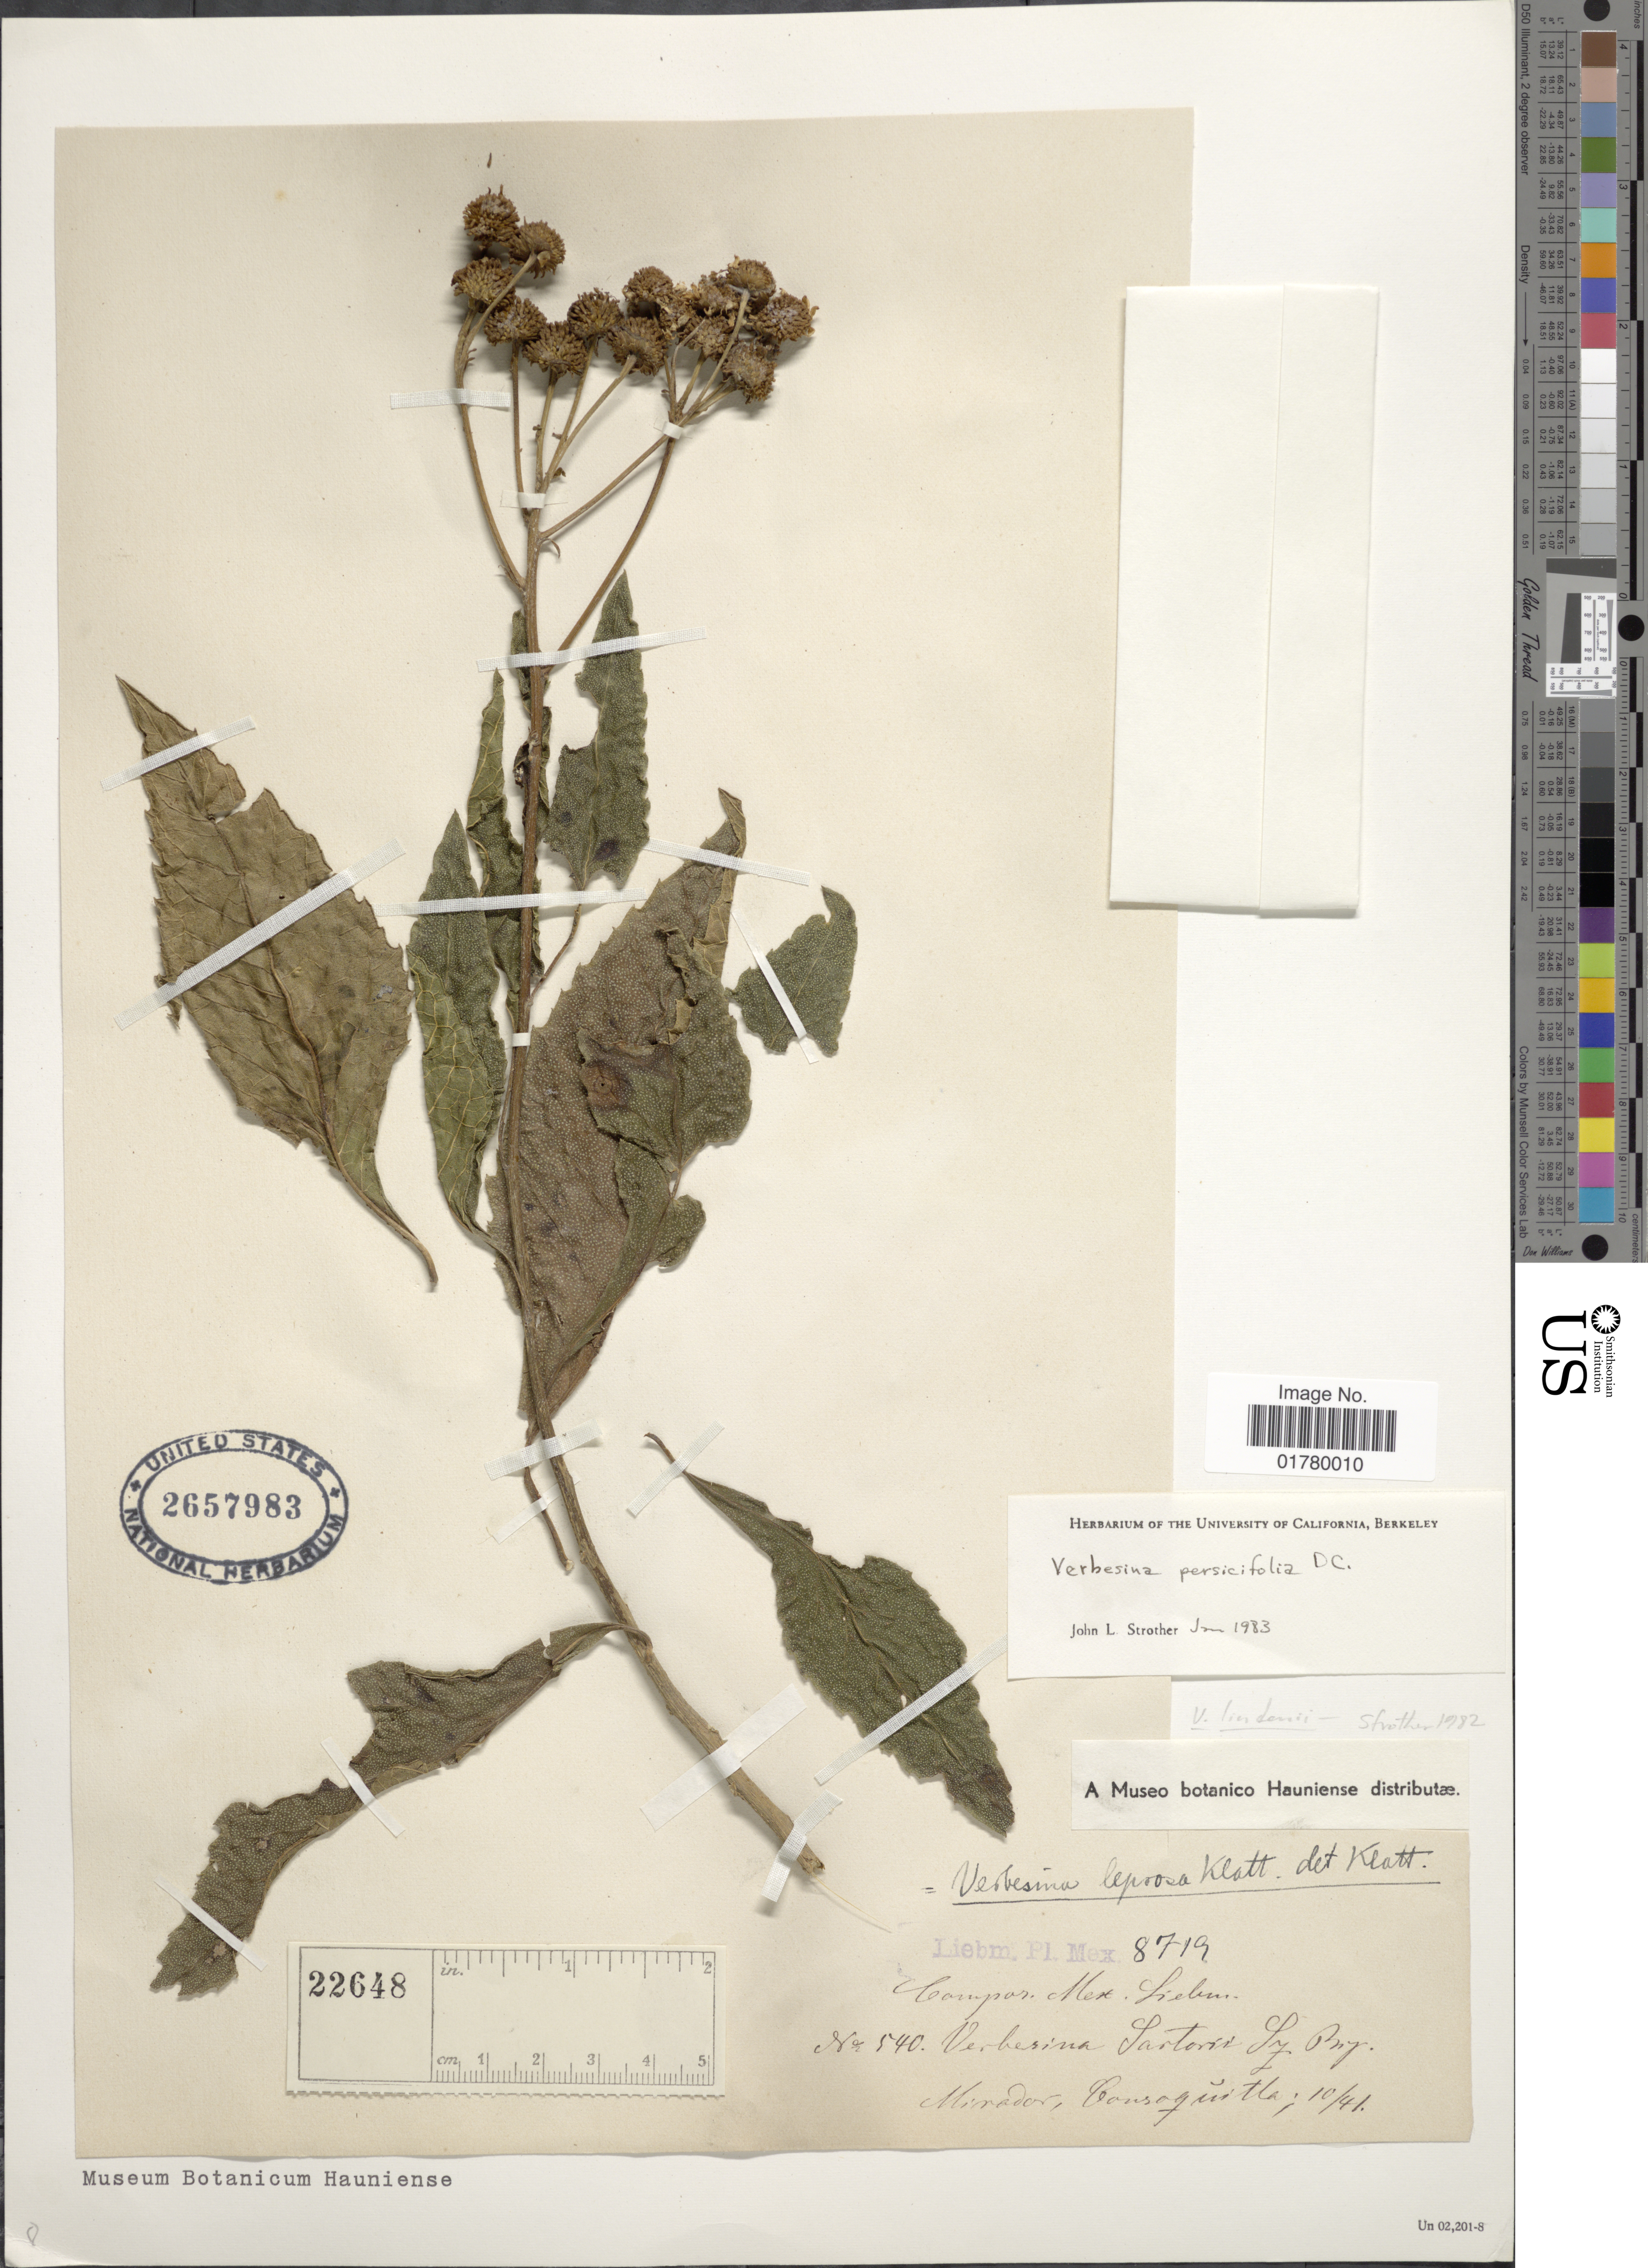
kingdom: Plantae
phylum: Tracheophyta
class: Magnoliopsida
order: Asterales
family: Asteraceae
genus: Verbesina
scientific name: Verbesina persicifolia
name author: DC.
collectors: Liebmann, --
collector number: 8719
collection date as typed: Transcribed d/m/y: /10/41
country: Mexico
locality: Mirador, Consequir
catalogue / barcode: US 2657983